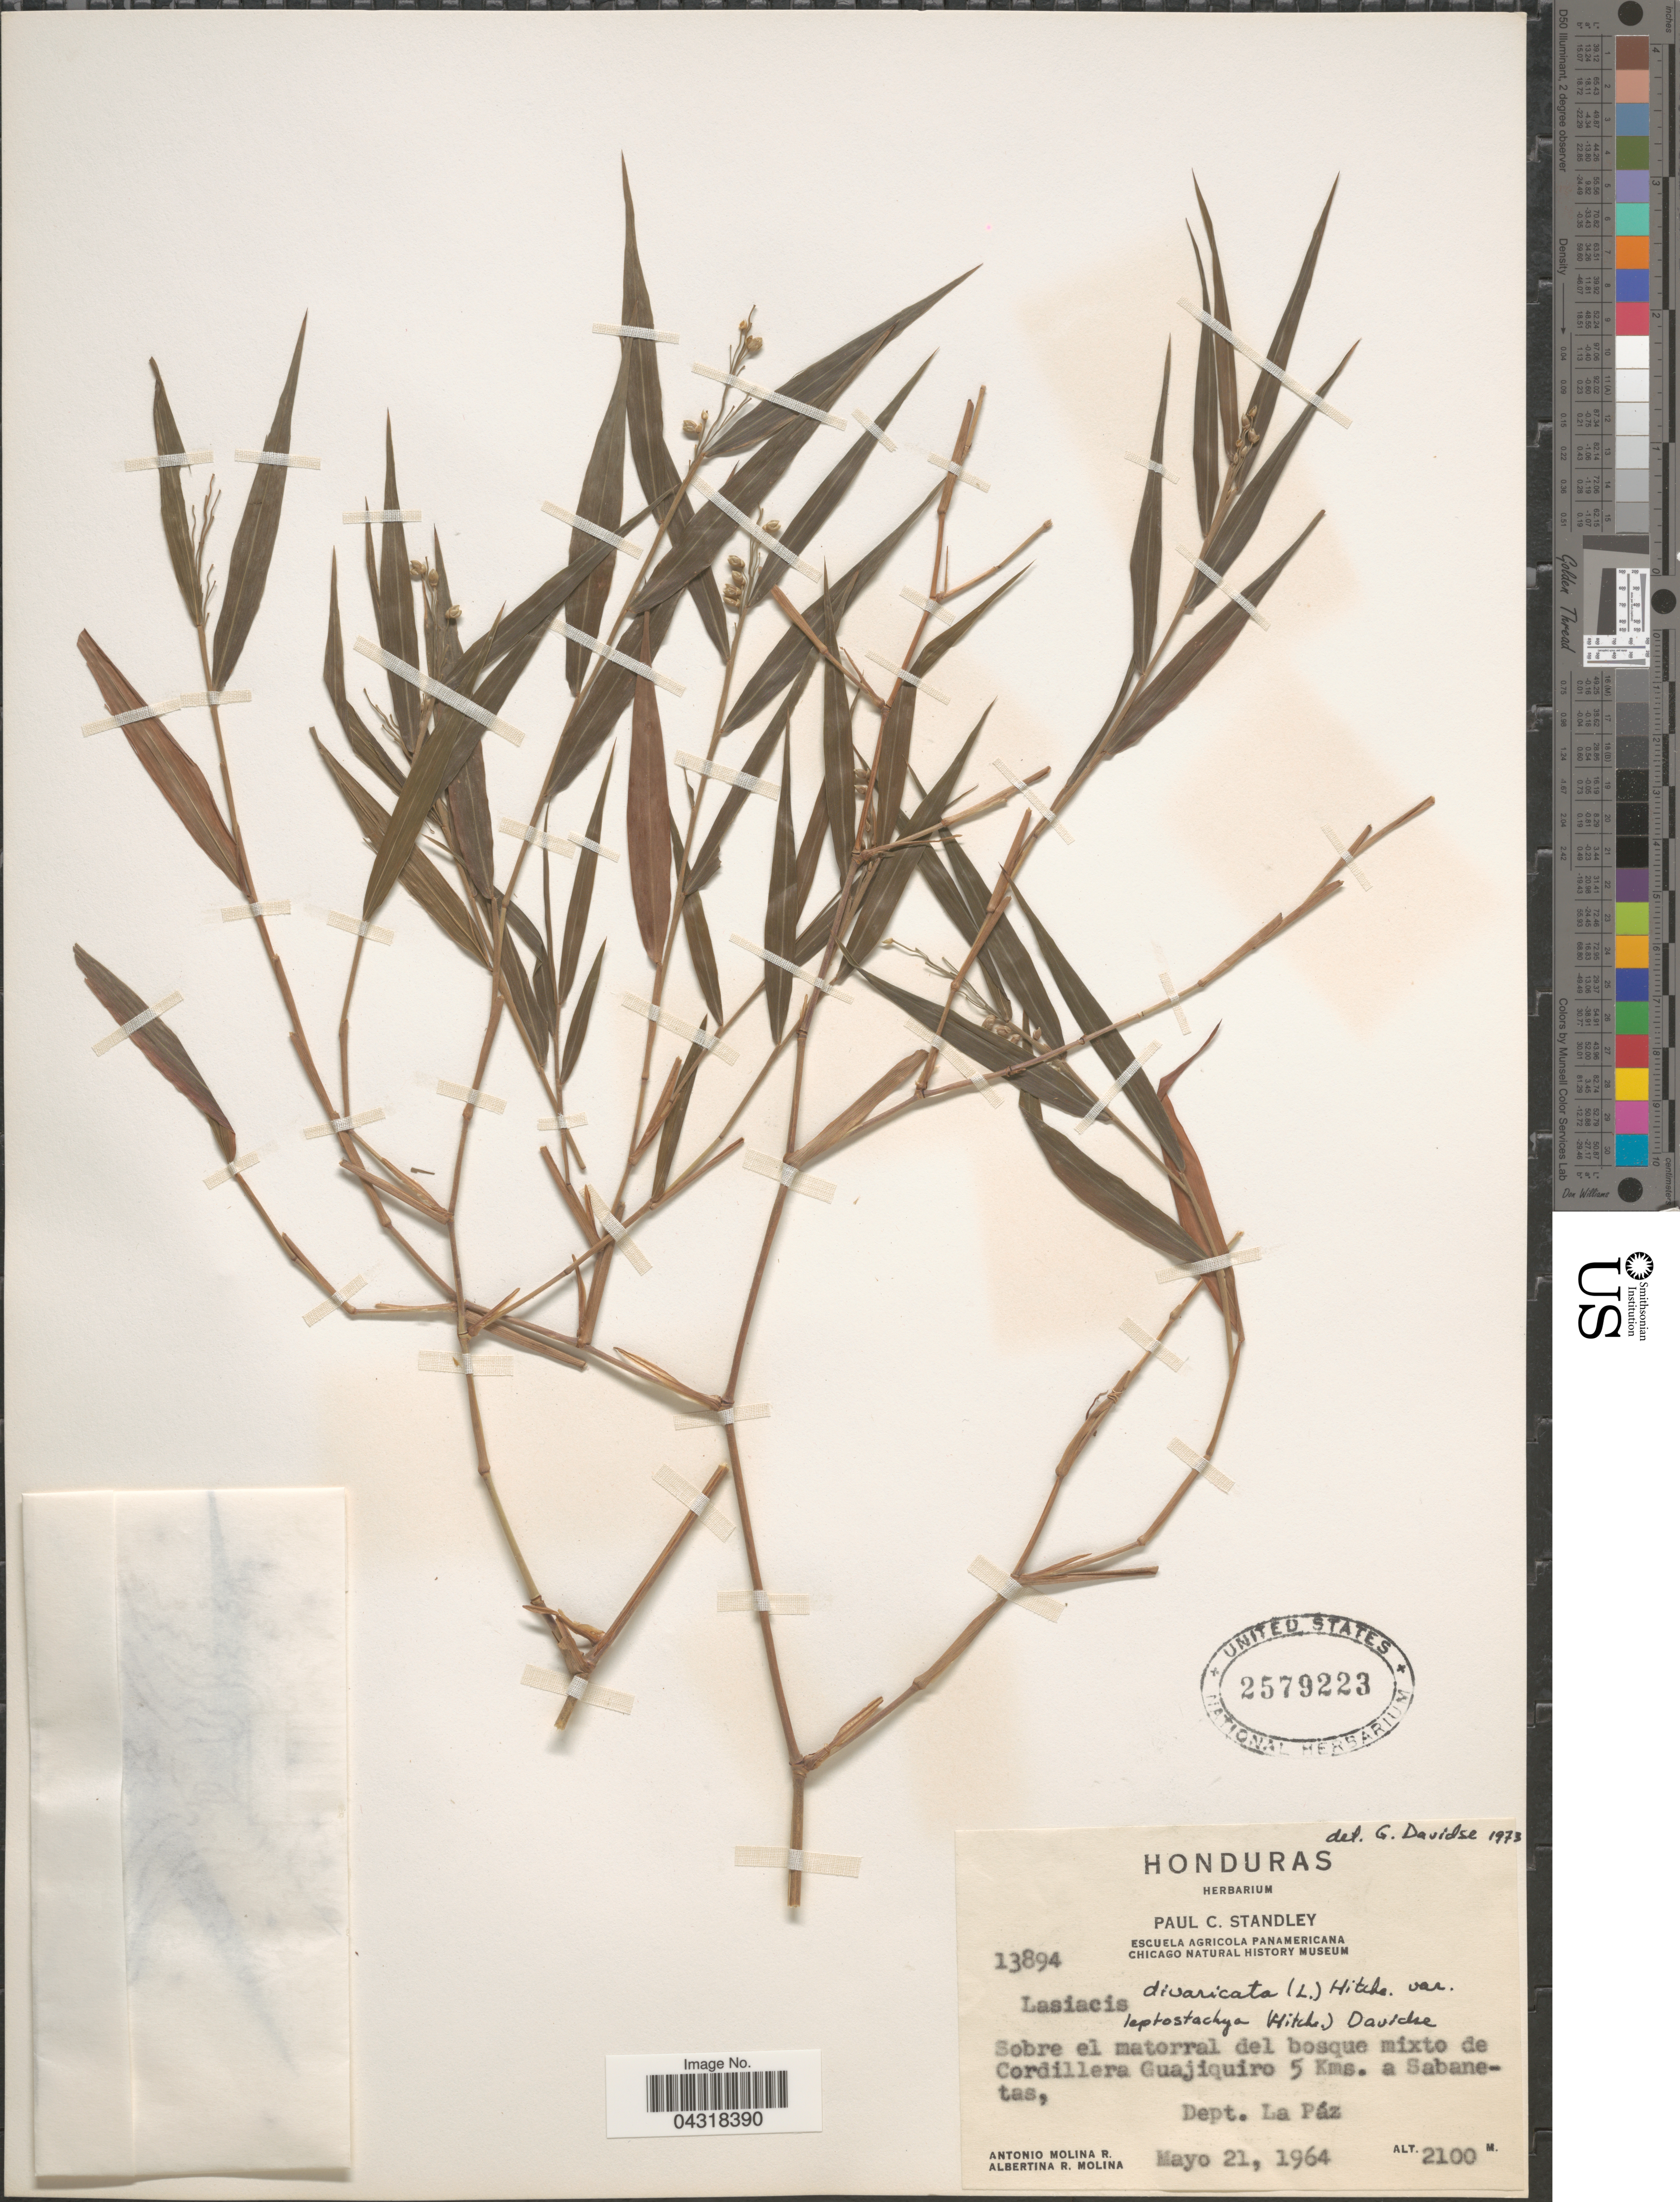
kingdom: Plantae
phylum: Tracheophyta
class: Liliopsida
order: Poales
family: Poaceae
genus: Lasiacis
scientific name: Lasiacis divaricata var. leptostachya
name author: (Hitchc.) Davidse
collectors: A. Molina R. & A. R. Molina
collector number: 13894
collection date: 1964-05-21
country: Honduras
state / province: La Paz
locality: Sobre el matorral del bosque mixto de Cordillera Guajiquiro 5 Kms. a Sabanetas, Dept. La Páz.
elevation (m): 2100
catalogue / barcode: US 2579223